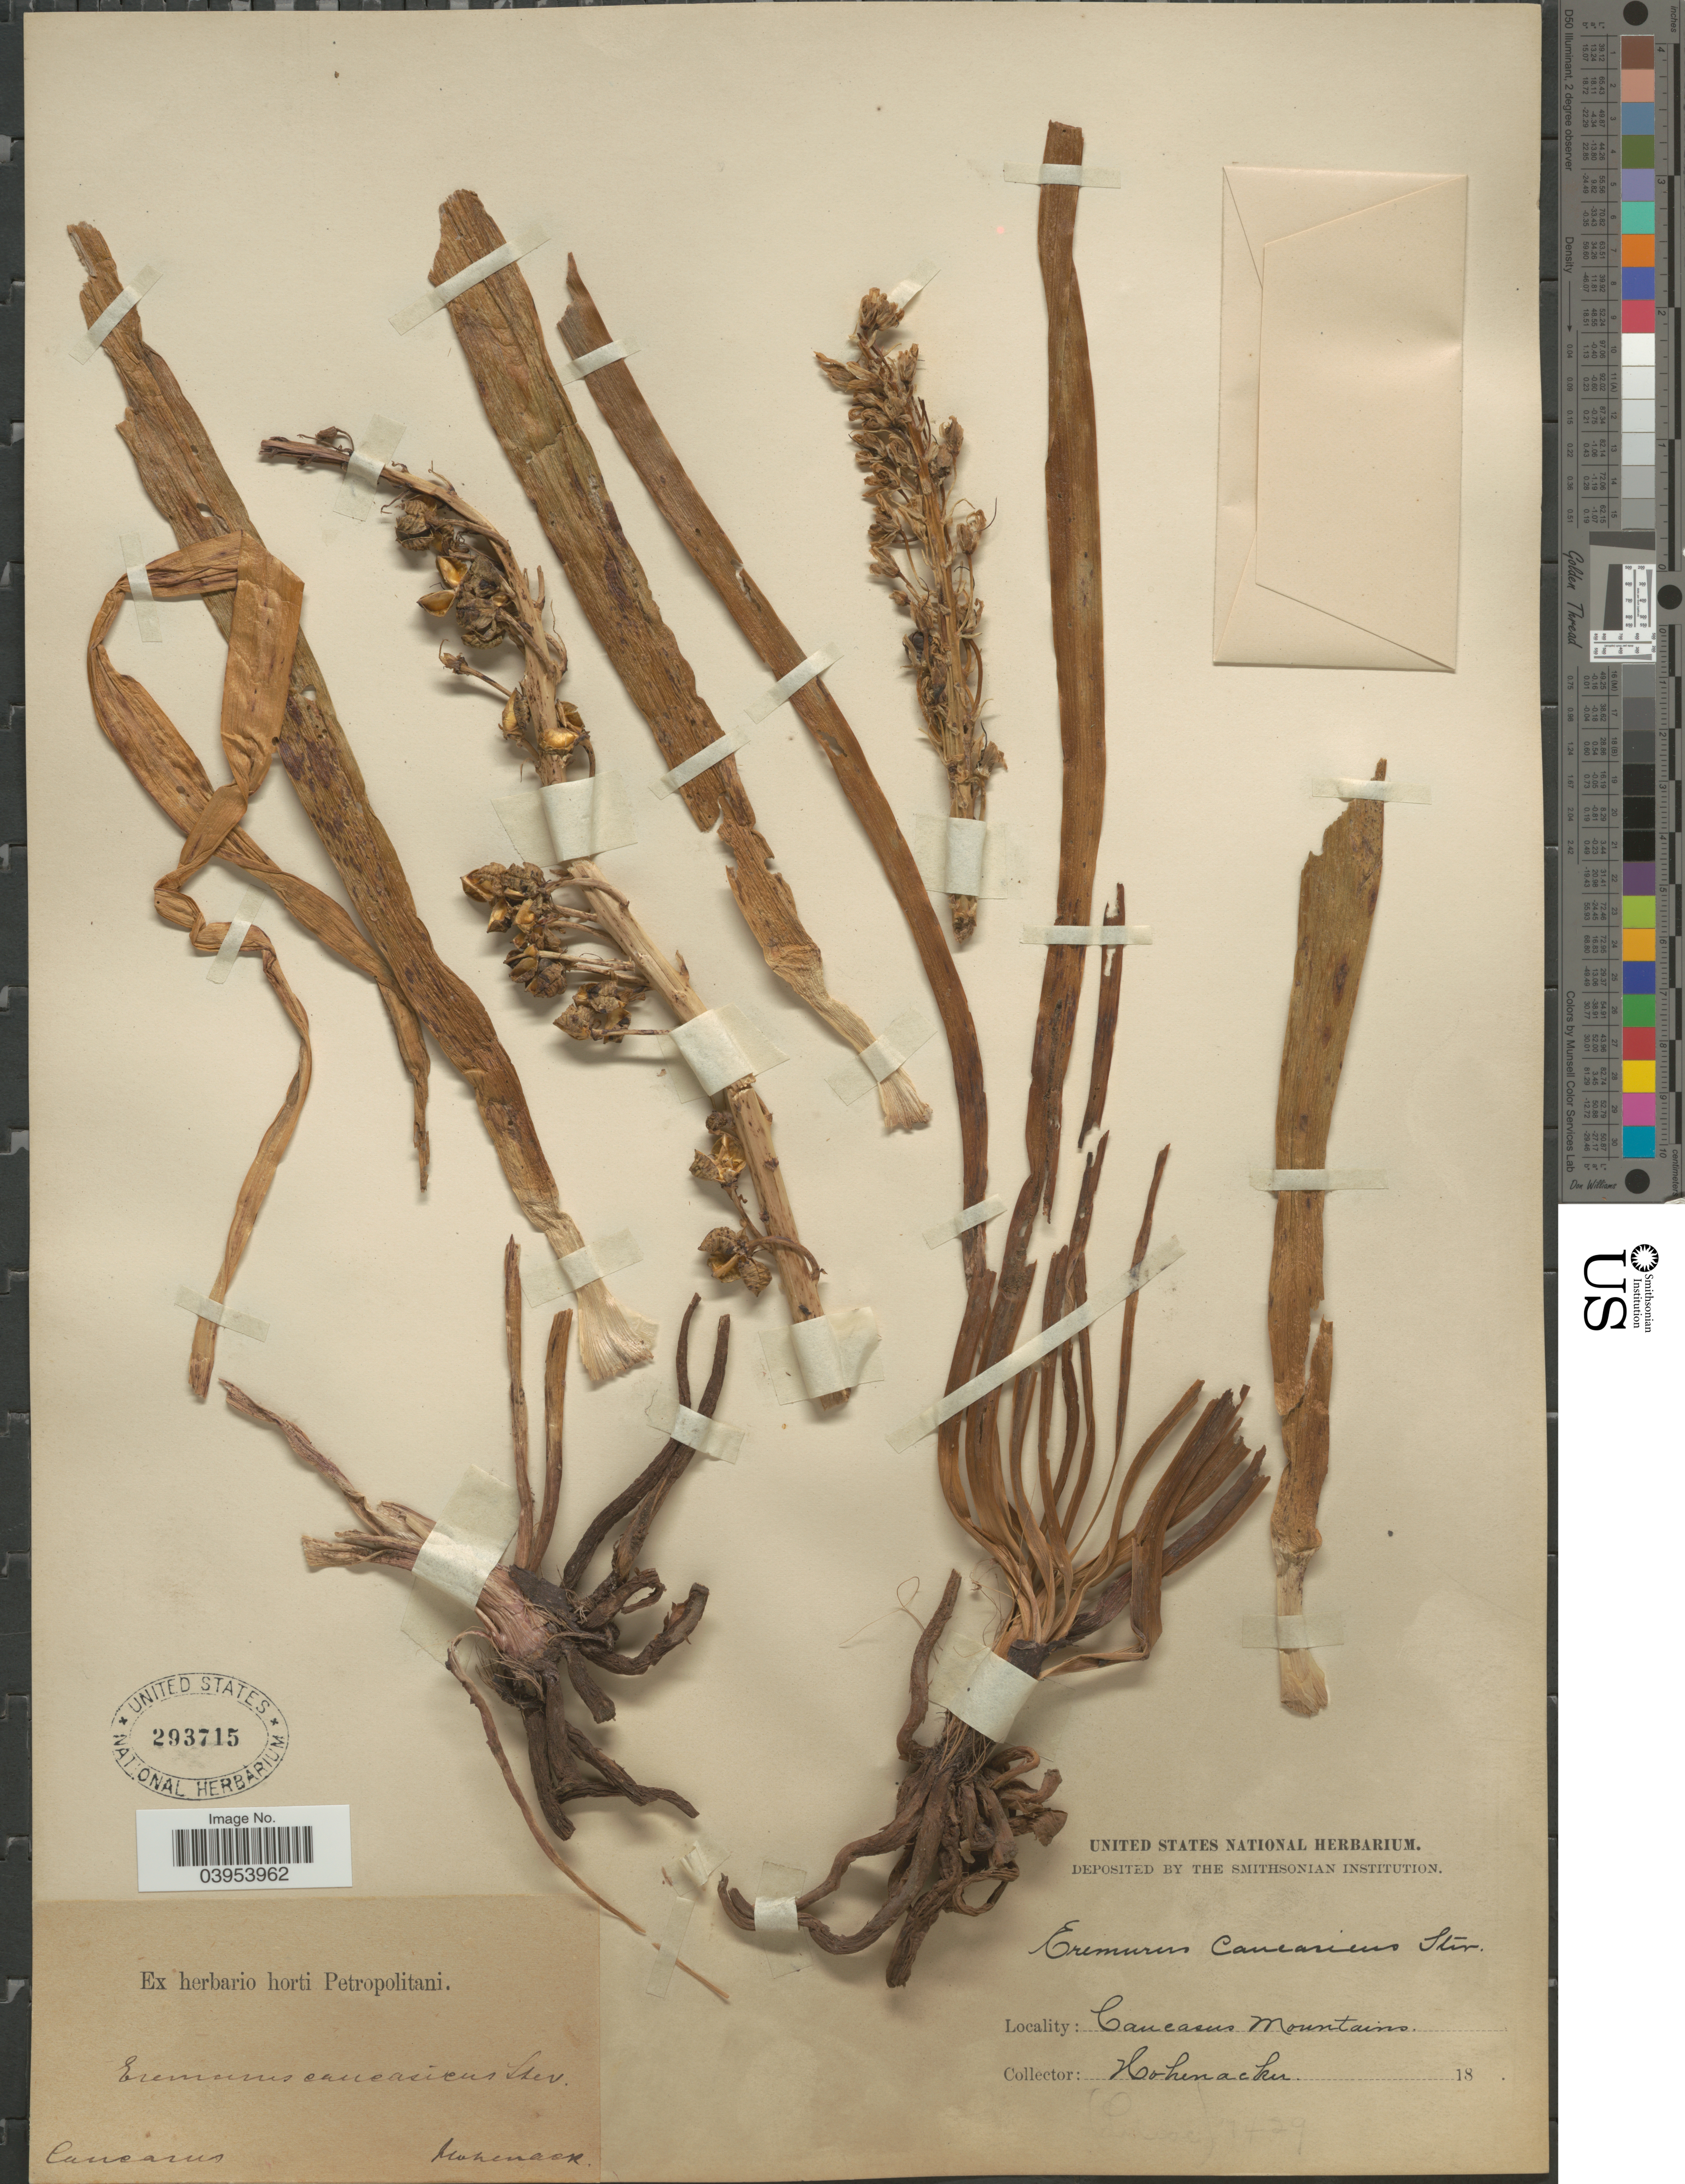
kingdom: Plantae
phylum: Tracheophyta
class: Liliopsida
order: Asparagales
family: Asphodelaceae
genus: Eremurus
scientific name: Eremurus caucasicus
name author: Steven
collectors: Hohenacker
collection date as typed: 18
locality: Caucasus. Caucasus Mountains.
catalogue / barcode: US 293715